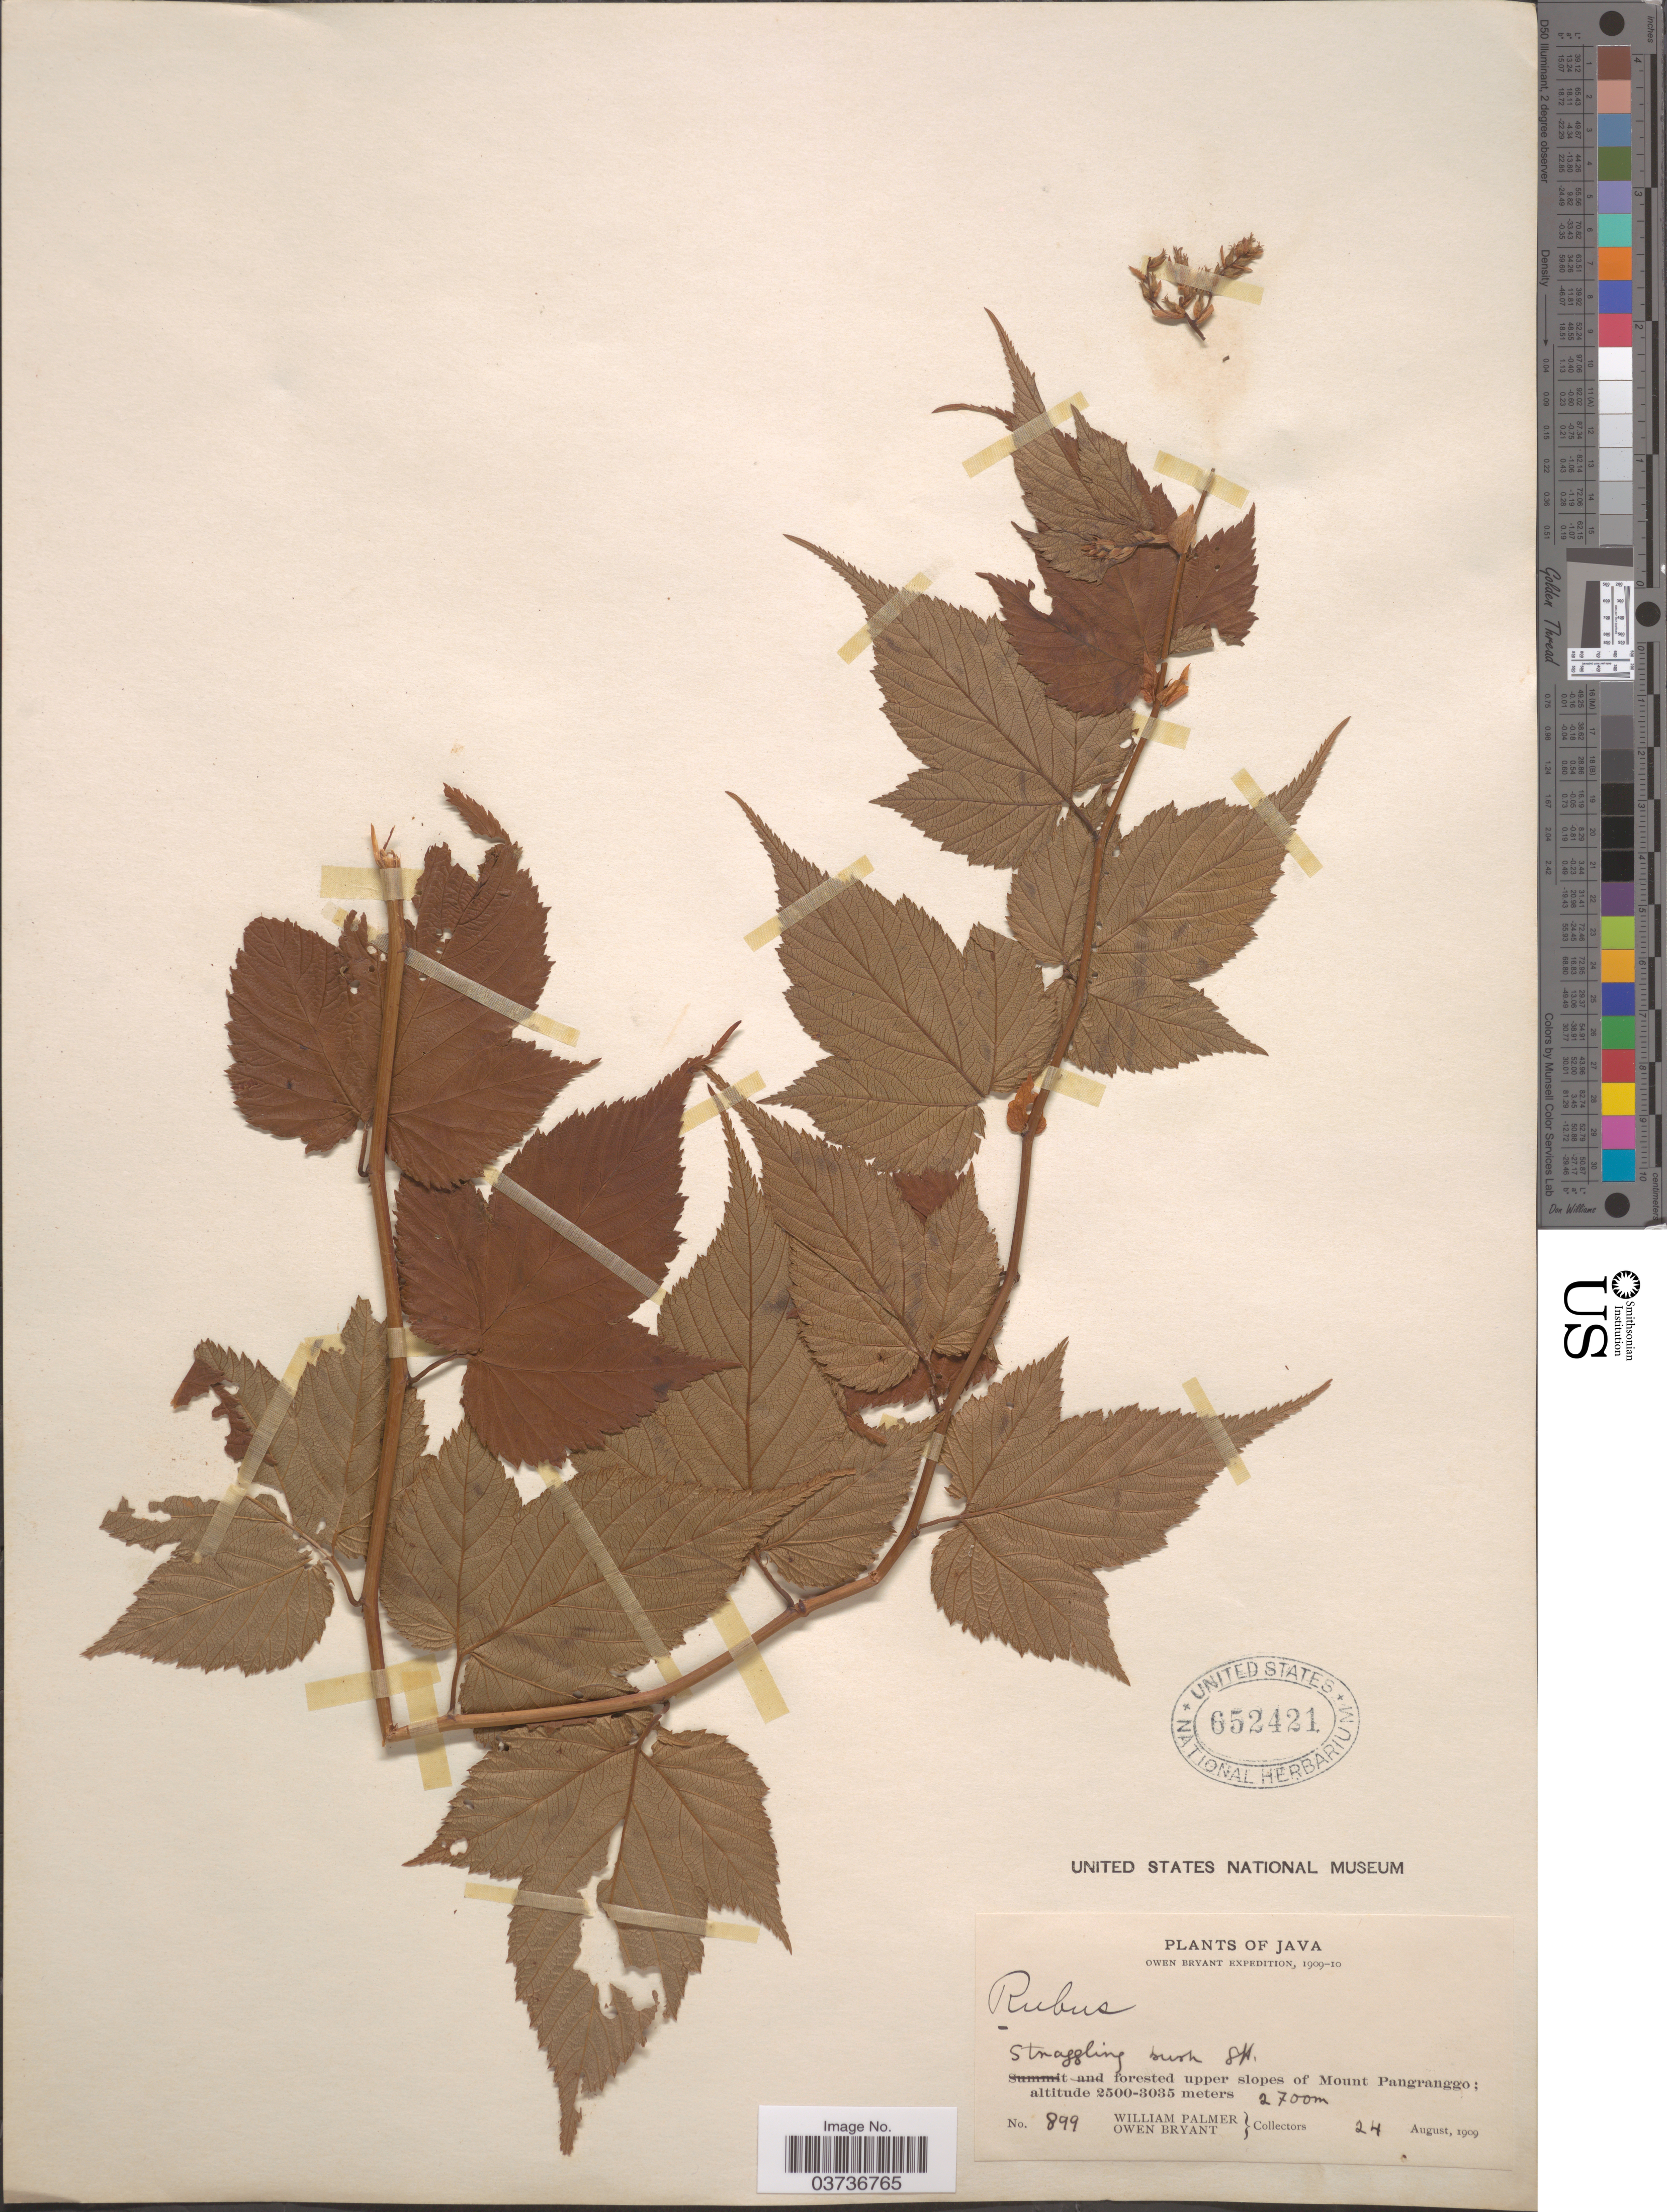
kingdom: Plantae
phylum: Tracheophyta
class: Magnoliopsida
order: Rosales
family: Rosaceae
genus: Rubus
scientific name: Rubus sp.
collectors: W. Palmer & O. Bryant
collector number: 899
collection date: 1909-08-24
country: Indonesia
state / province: Java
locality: Forested upper slopes of Mount Pangranggo.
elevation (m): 2700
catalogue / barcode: US 652421